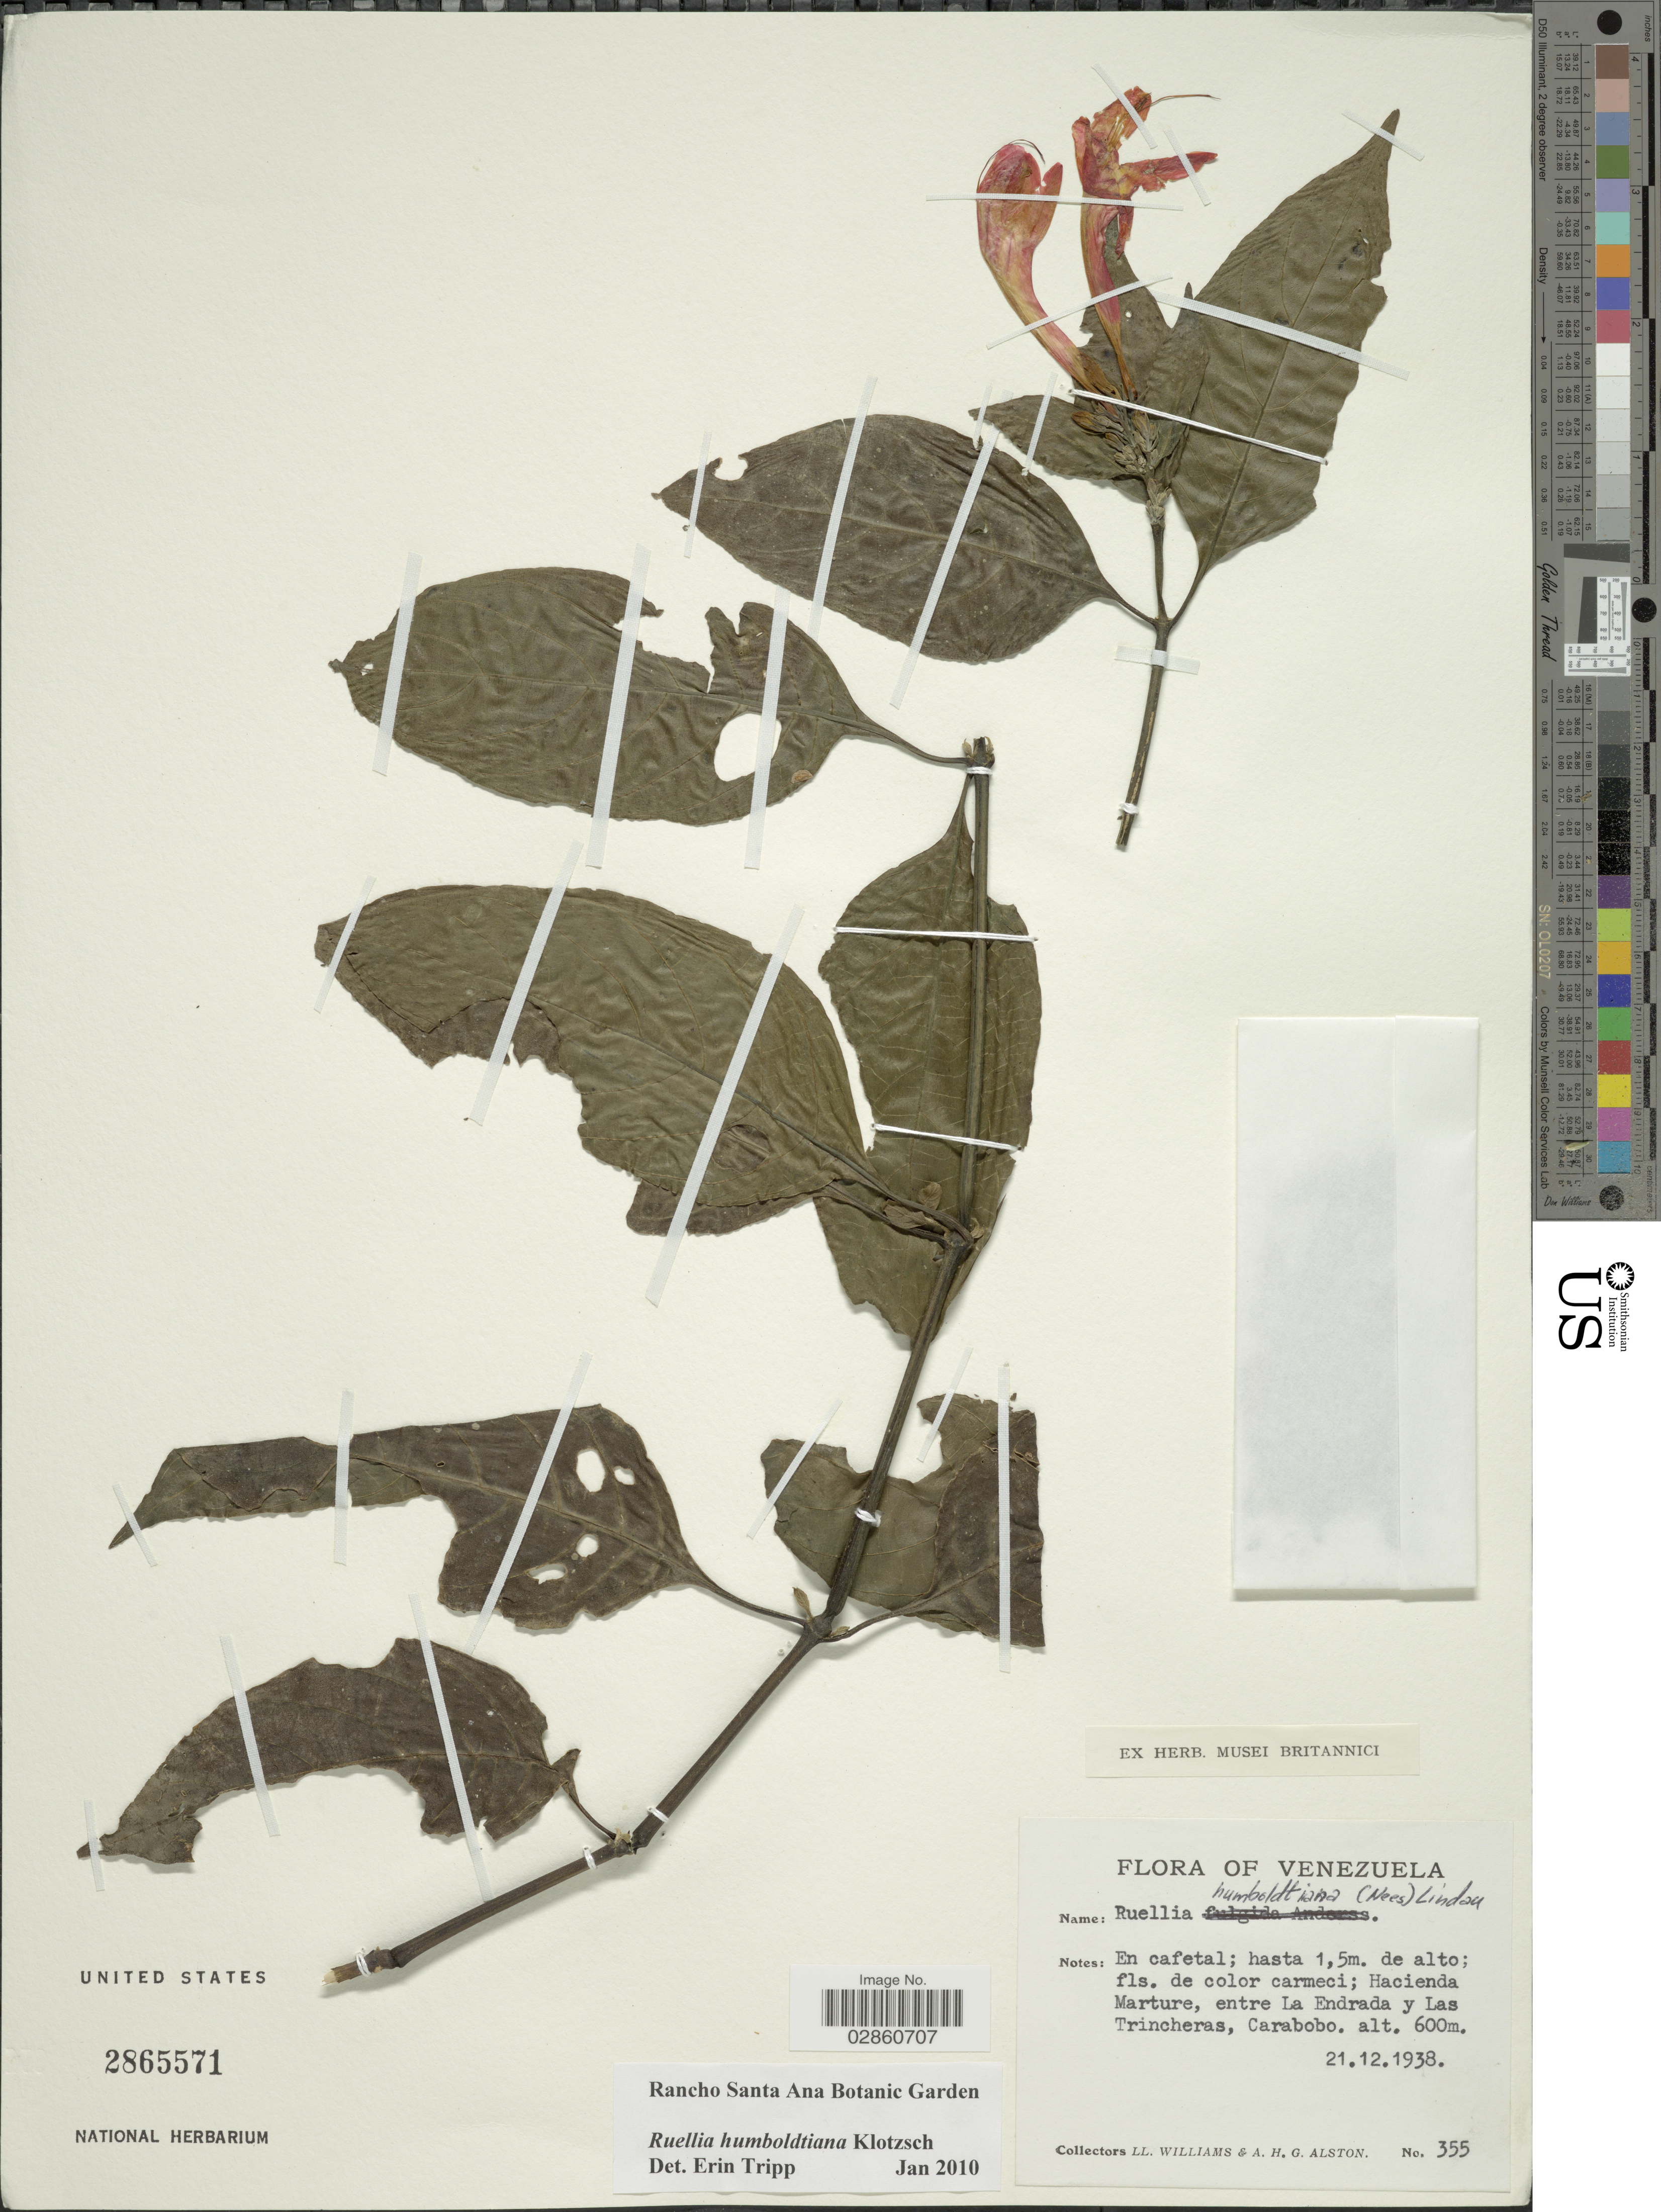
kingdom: Plantae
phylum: Tracheophyta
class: Magnoliopsida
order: Lamiales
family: Acanthaceae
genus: Ruellia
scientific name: Ruellia humboldtiana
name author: (Nees) Lindau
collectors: Ll. Williams & A. H. Alston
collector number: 355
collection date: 1938-12-21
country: Venezuela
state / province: Carabobo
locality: Hacienda Marture, entre La Endrada y Las Trincheras, Carabobo.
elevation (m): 600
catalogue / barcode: US 2865571